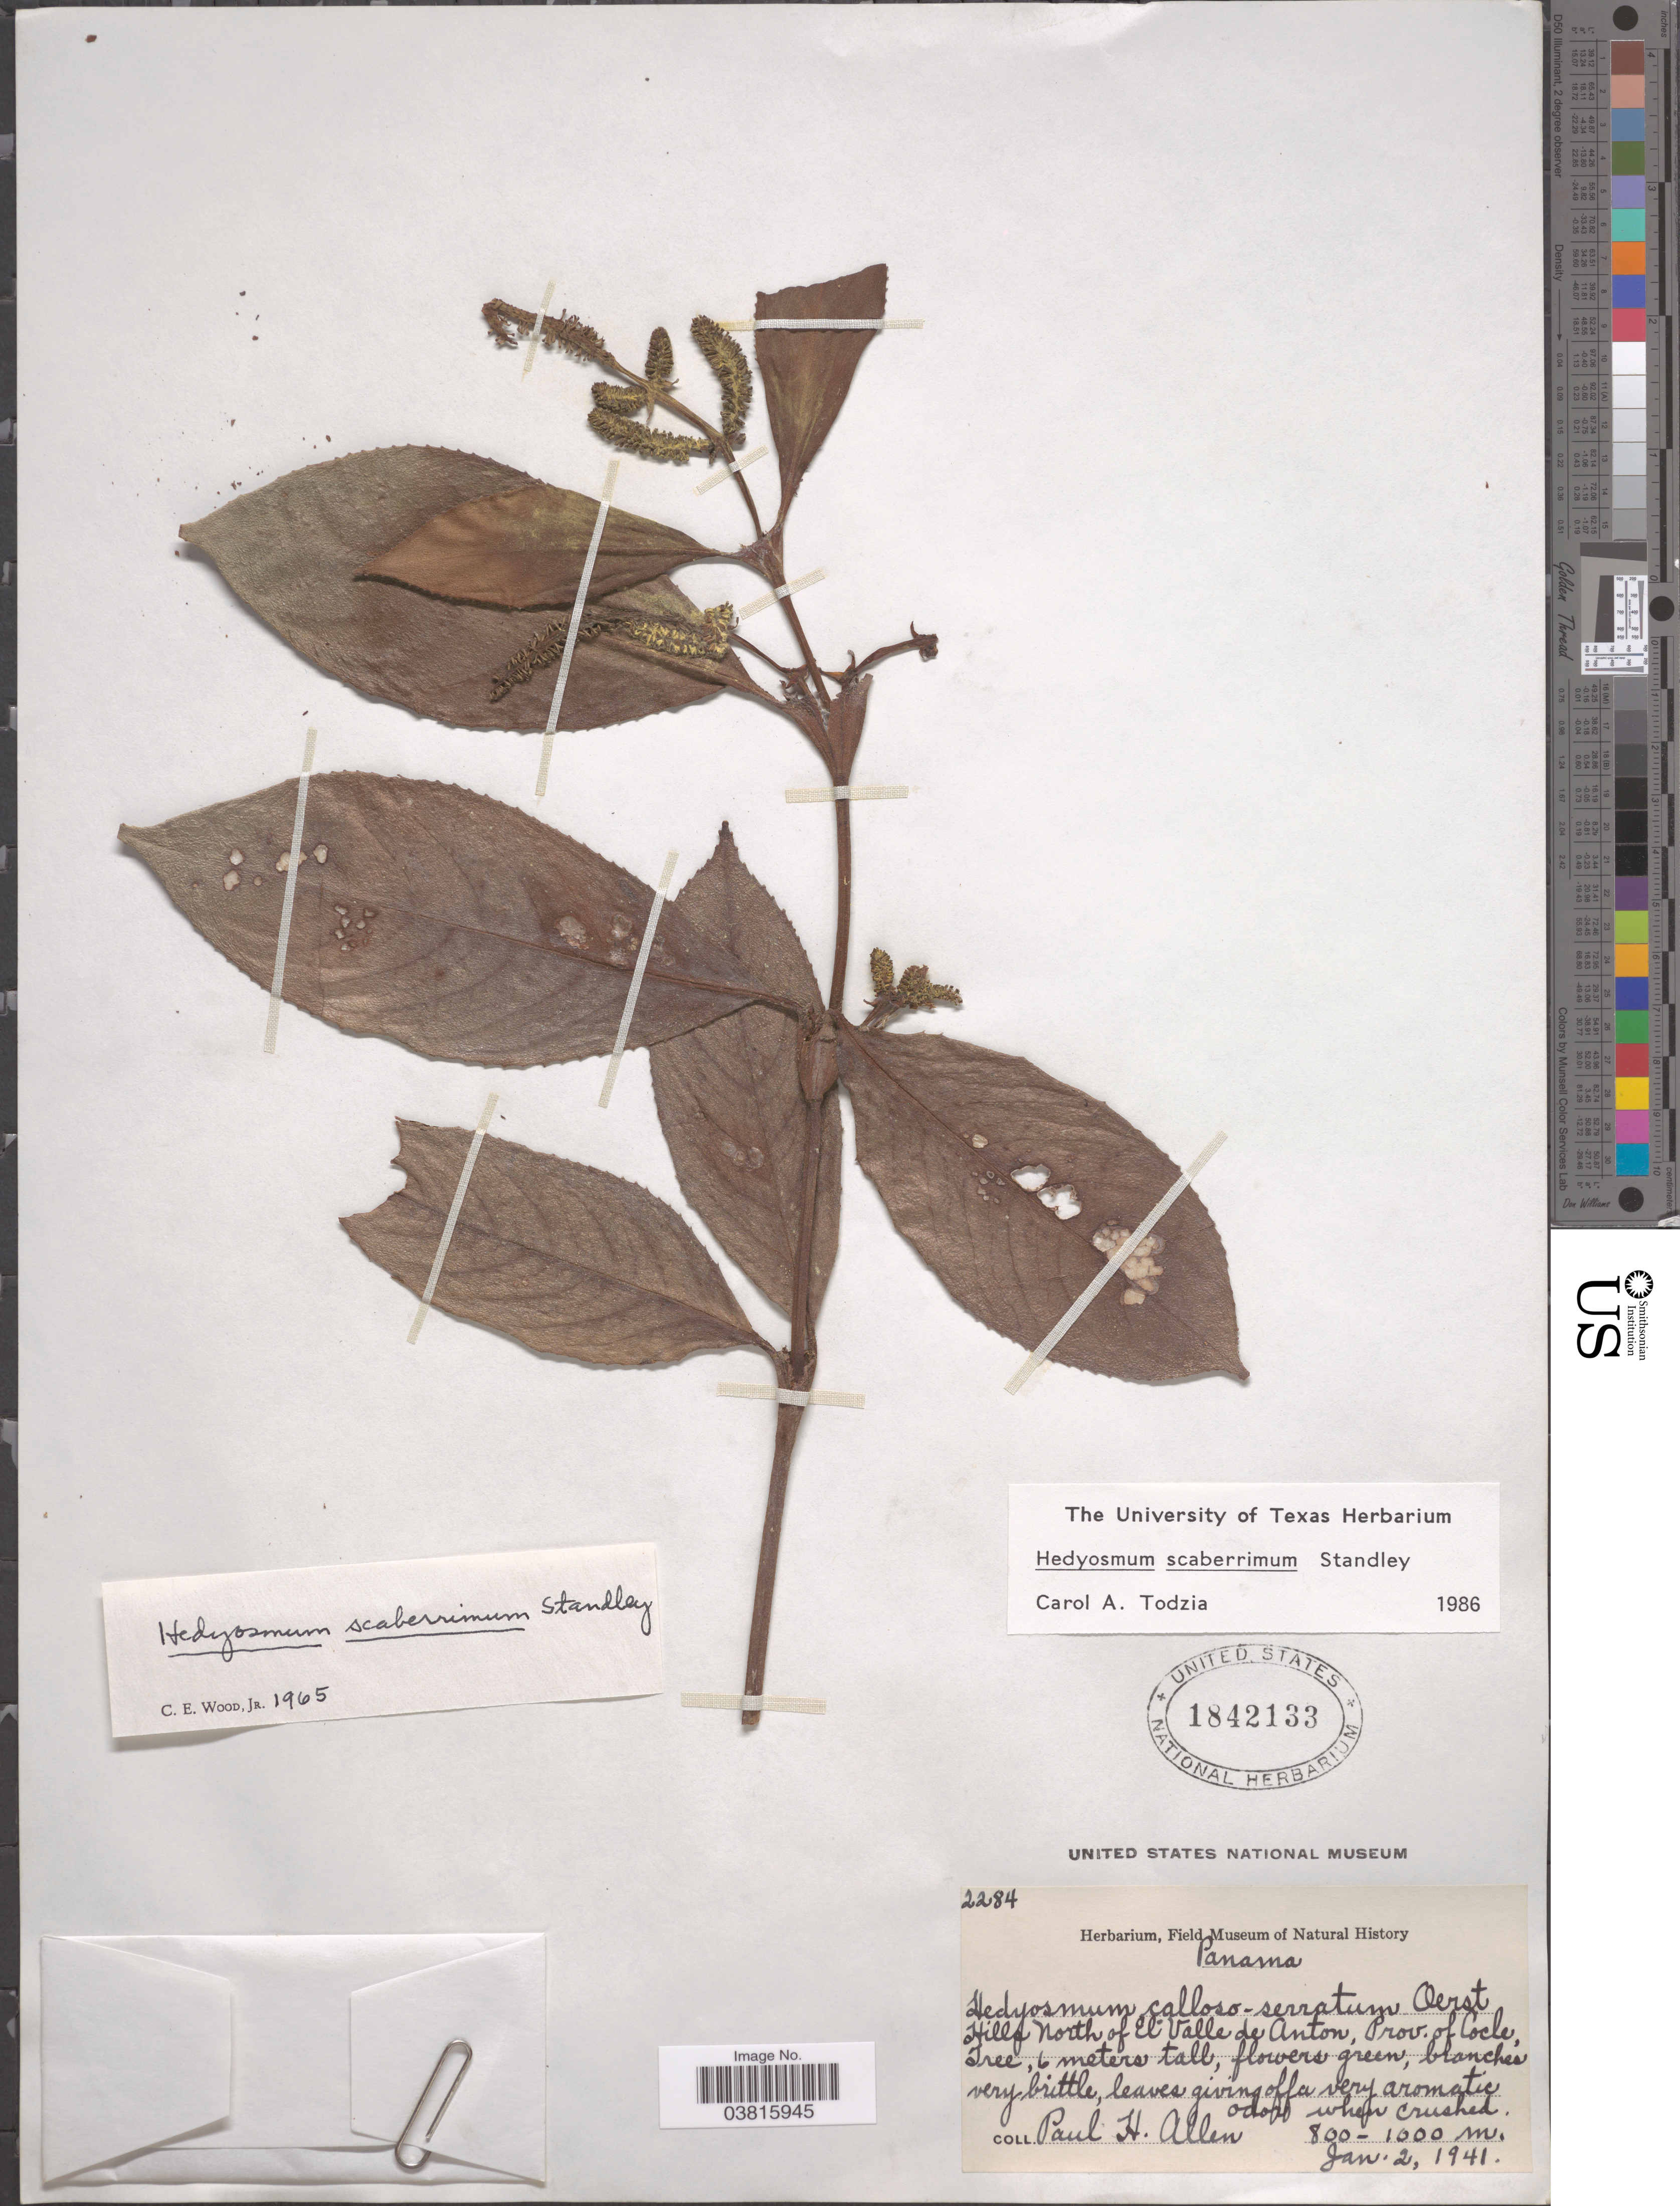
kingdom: Plantae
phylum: Tracheophyta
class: Magnoliopsida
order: Chloranthales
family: Chloranthaceae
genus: Hedyosmum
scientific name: Hedyosmum scaberrimum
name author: Standl.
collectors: P. H. Allen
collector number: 2284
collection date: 1941-01-02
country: Panama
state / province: Cocle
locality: Hills North of El Valle de Anton.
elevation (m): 800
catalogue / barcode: US 1842133